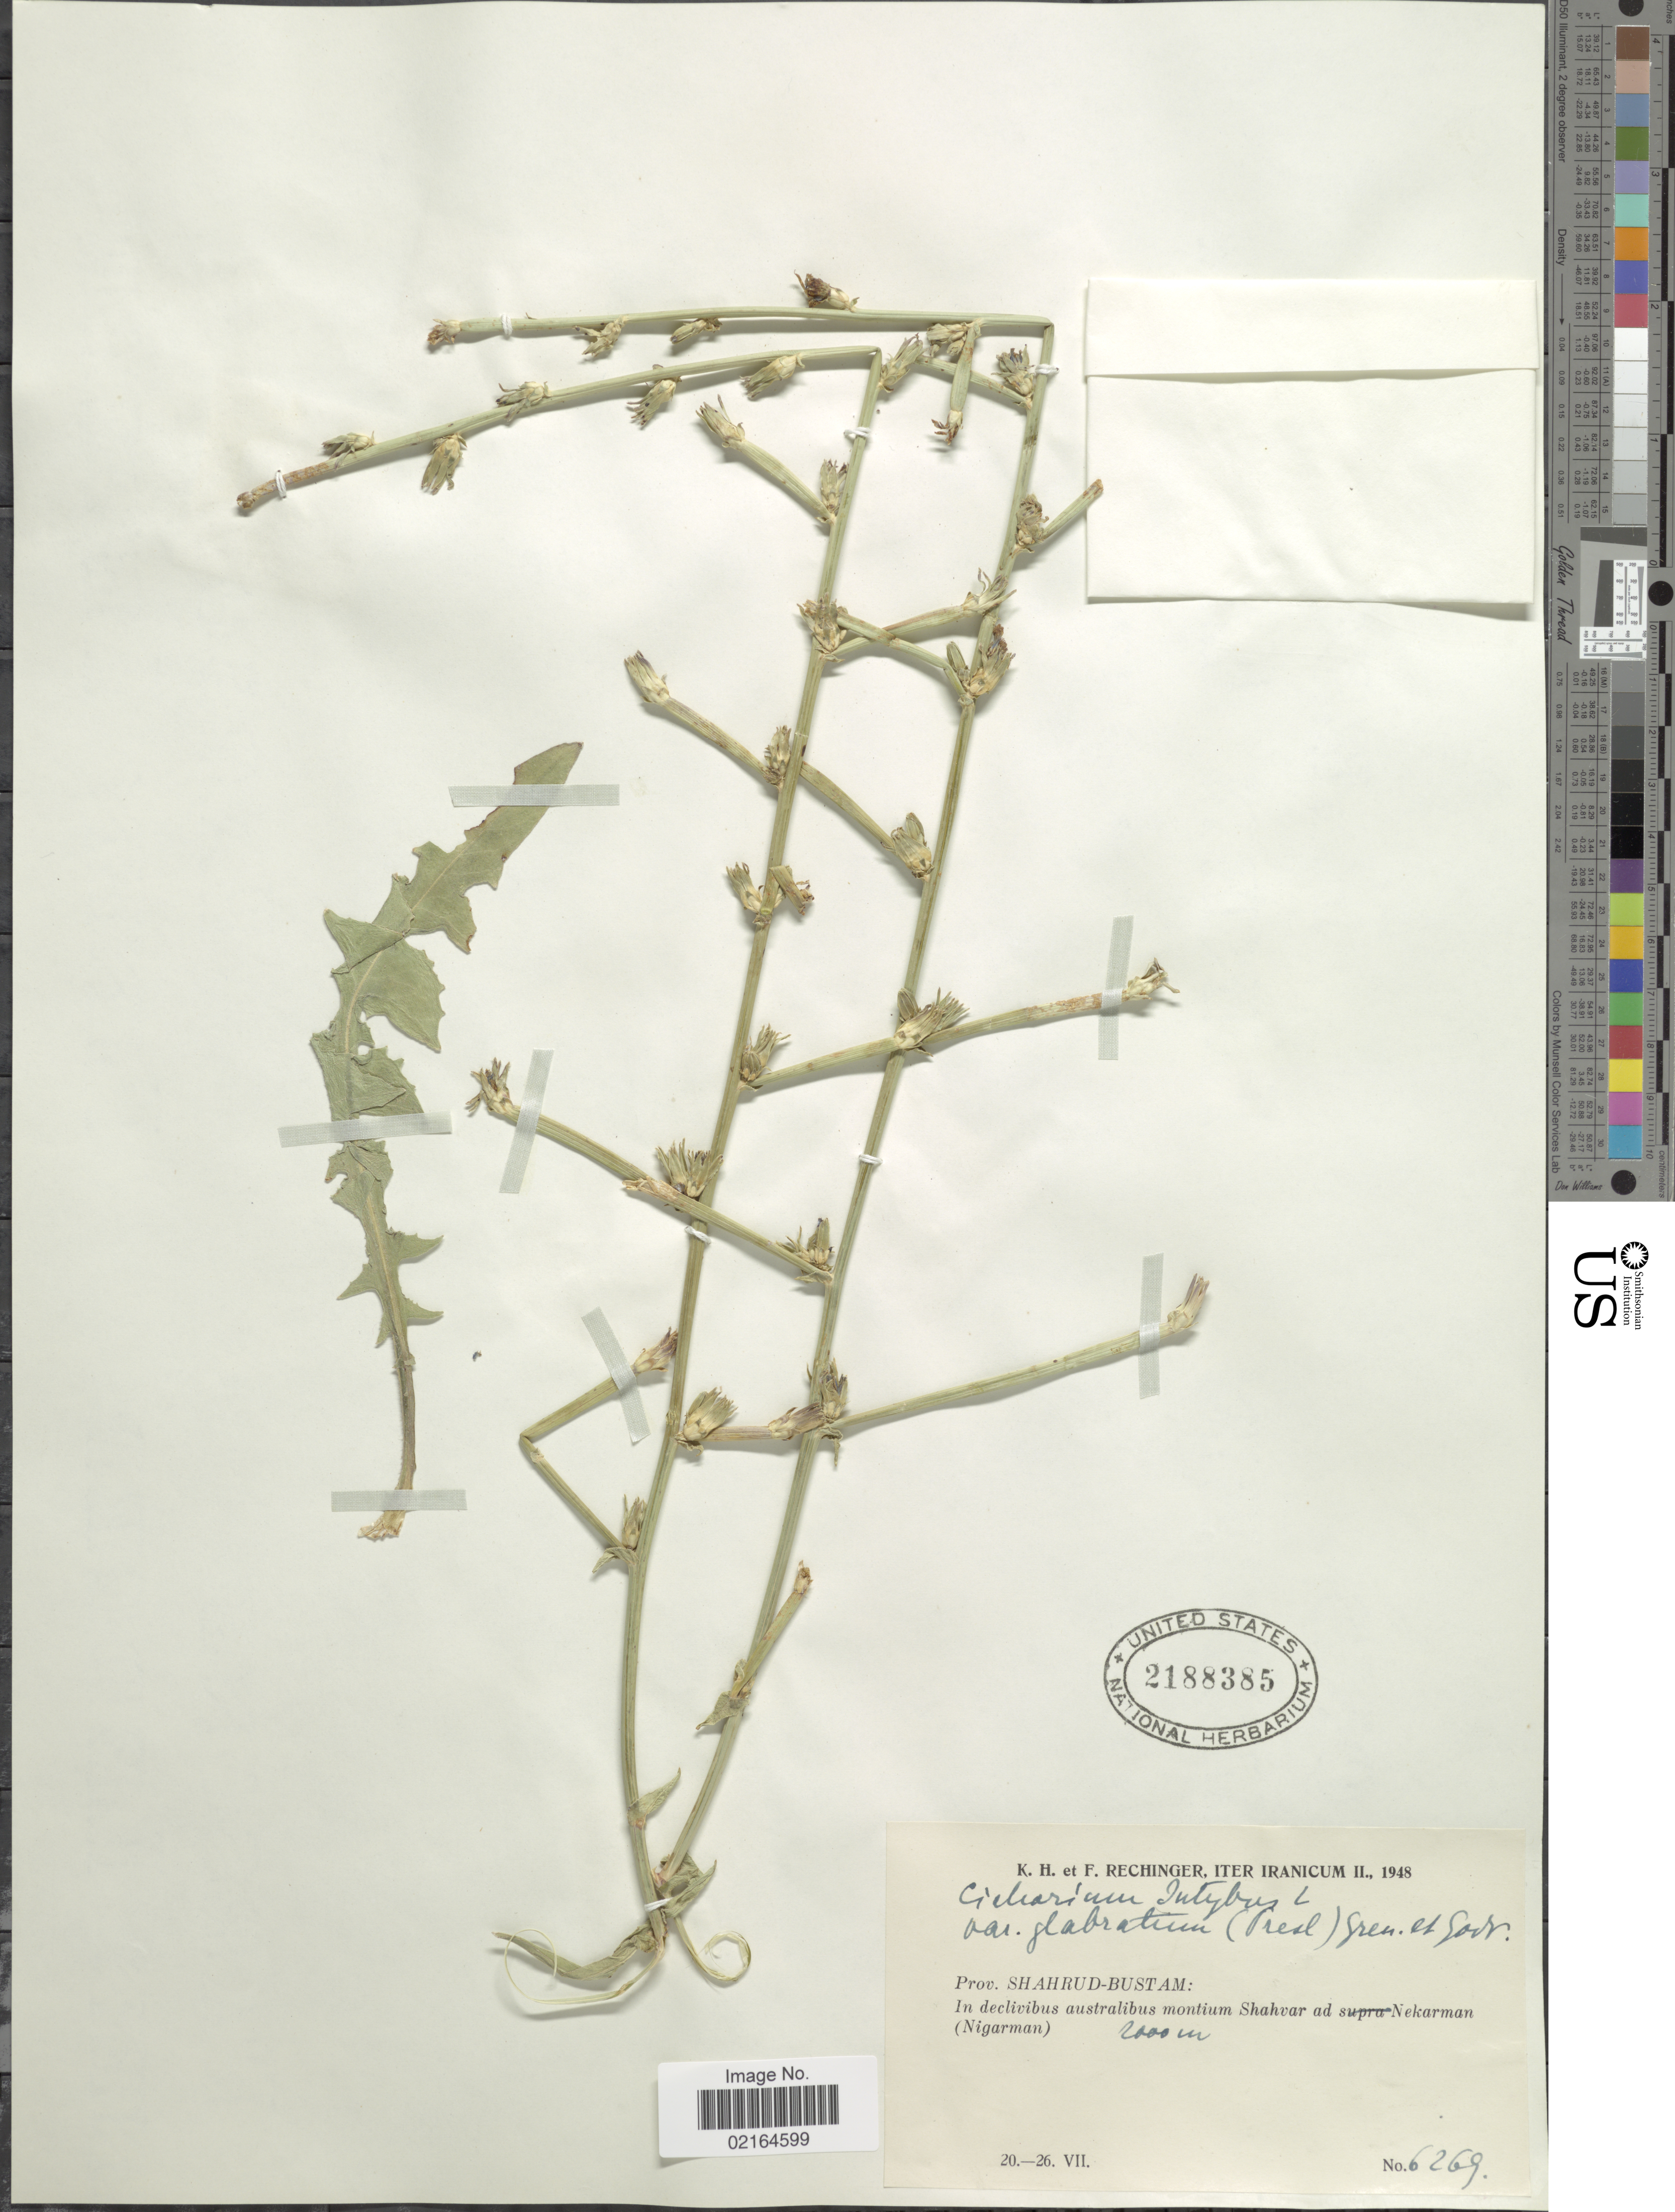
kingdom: Plantae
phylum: Tracheophyta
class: Magnoliopsida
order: Asterales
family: Asteraceae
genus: Cichorium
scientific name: Cichorium intybus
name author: L.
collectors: K. H. Rechinger & F. Rechinger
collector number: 6269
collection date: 1948-07-20/1948-07-26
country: Iran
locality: Iter Iranicum, Prov. Shahrud-Bustam: In declivibus australibus montium Shahvar ad Nekarman (Nigarman)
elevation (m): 2000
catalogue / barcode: US 2188385